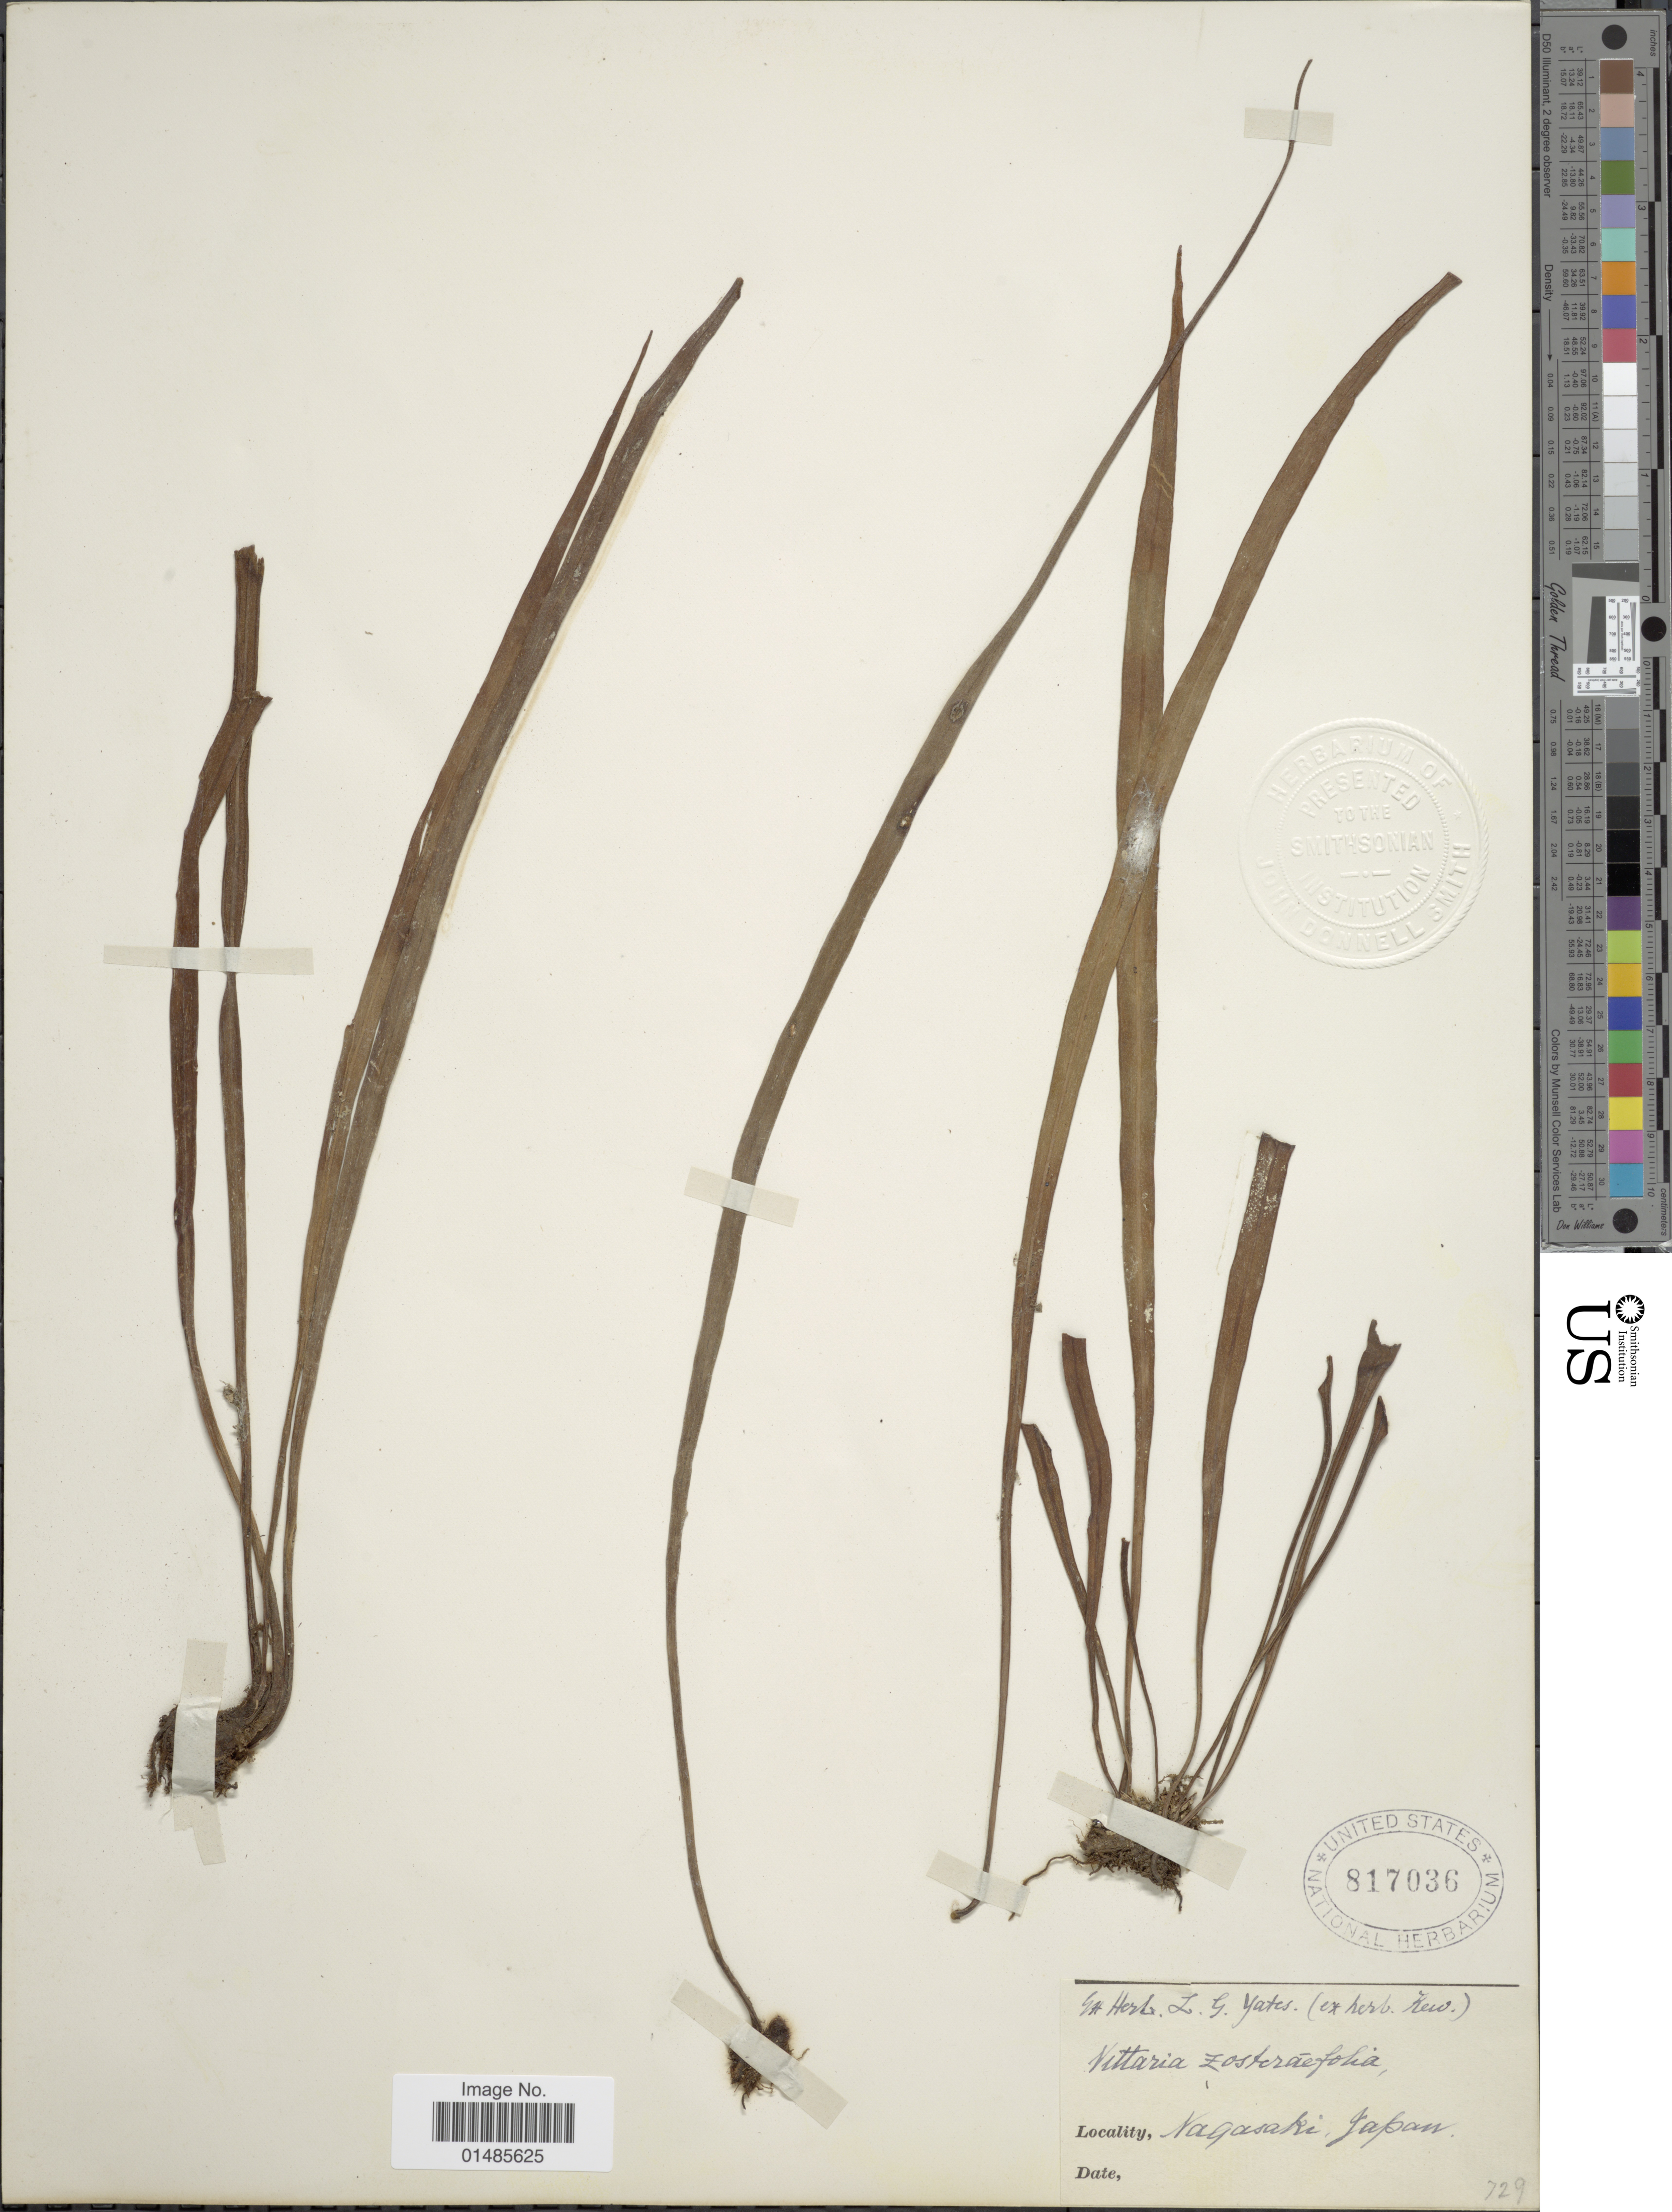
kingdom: Plantae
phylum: Tracheophyta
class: Polypodiopsida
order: Polypodiales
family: Pteridaceae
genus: Haplopteris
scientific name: Haplopteris flexuosa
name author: (Fée) E.H. Crane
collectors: ex herb. L. G. Yates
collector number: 729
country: Japan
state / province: Nagasaki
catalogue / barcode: US 817036